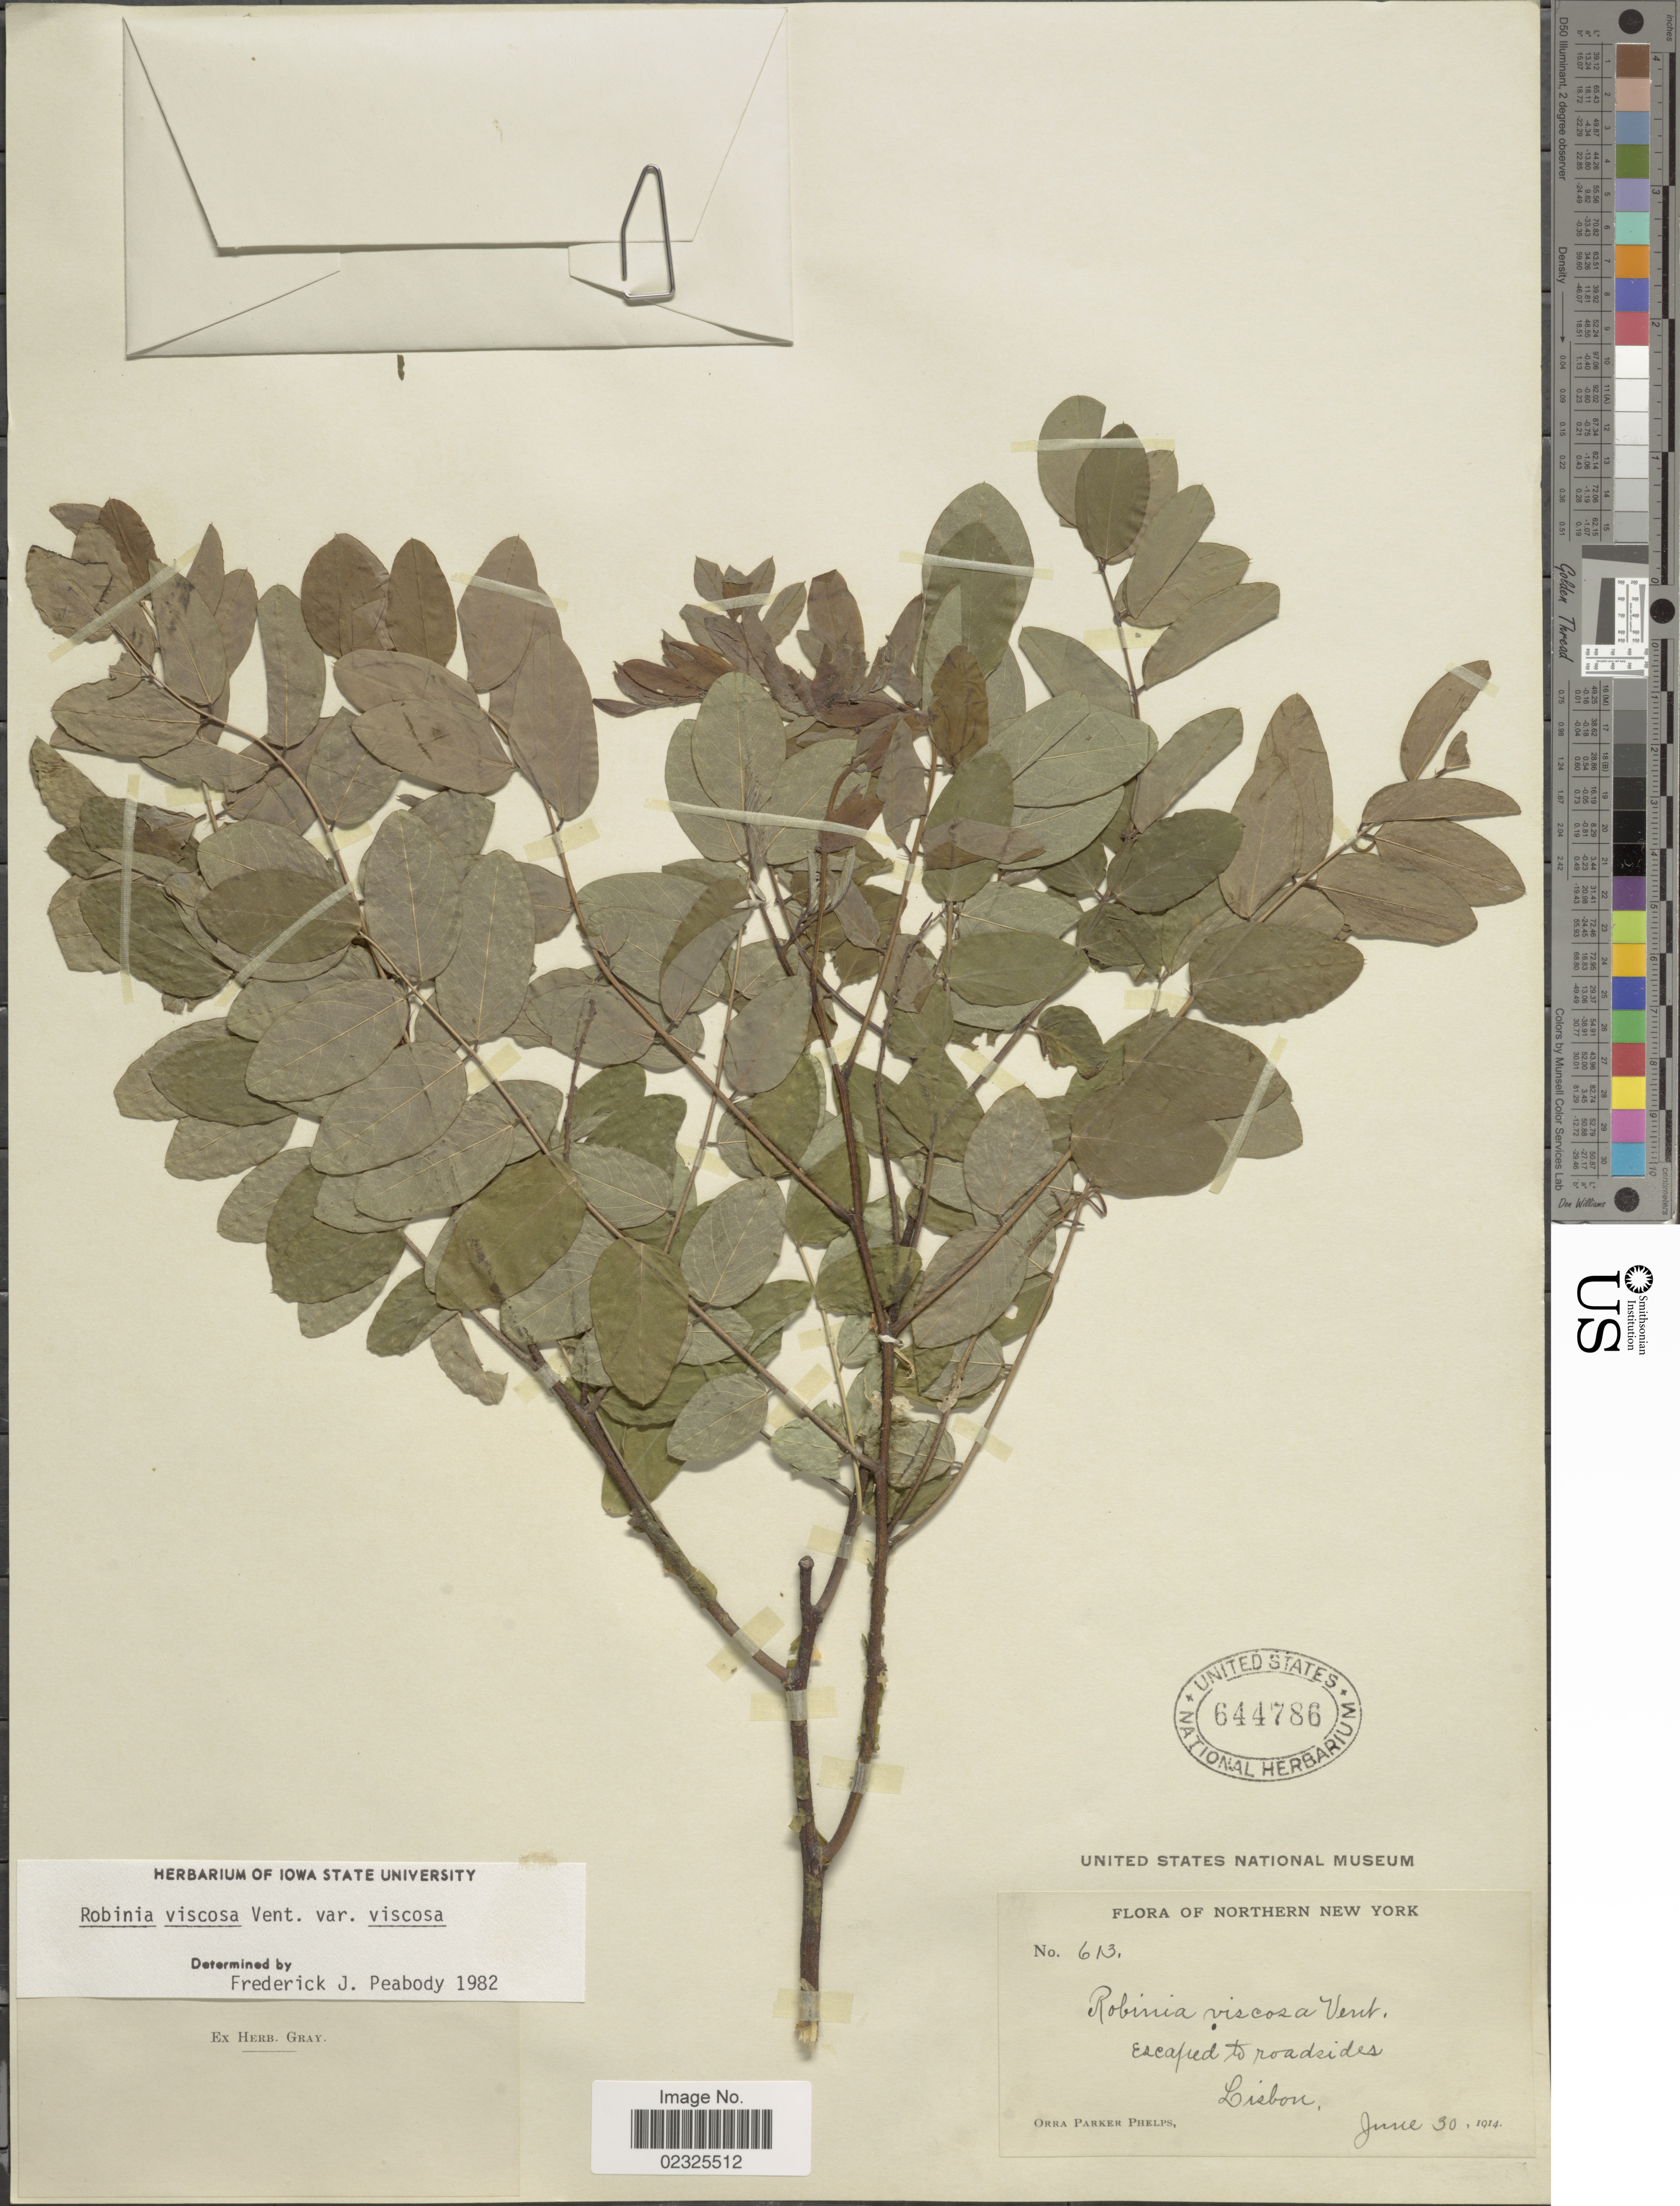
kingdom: Plantae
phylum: Tracheophyta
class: Magnoliopsida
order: Fabales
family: Fabaceae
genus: Robinia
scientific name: Robinia viscosa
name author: Vent.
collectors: O. P. Phelps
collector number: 613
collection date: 1914-06-30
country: United States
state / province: New York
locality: Northern New York, escaped to roadsides Lisbon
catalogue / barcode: US 644786